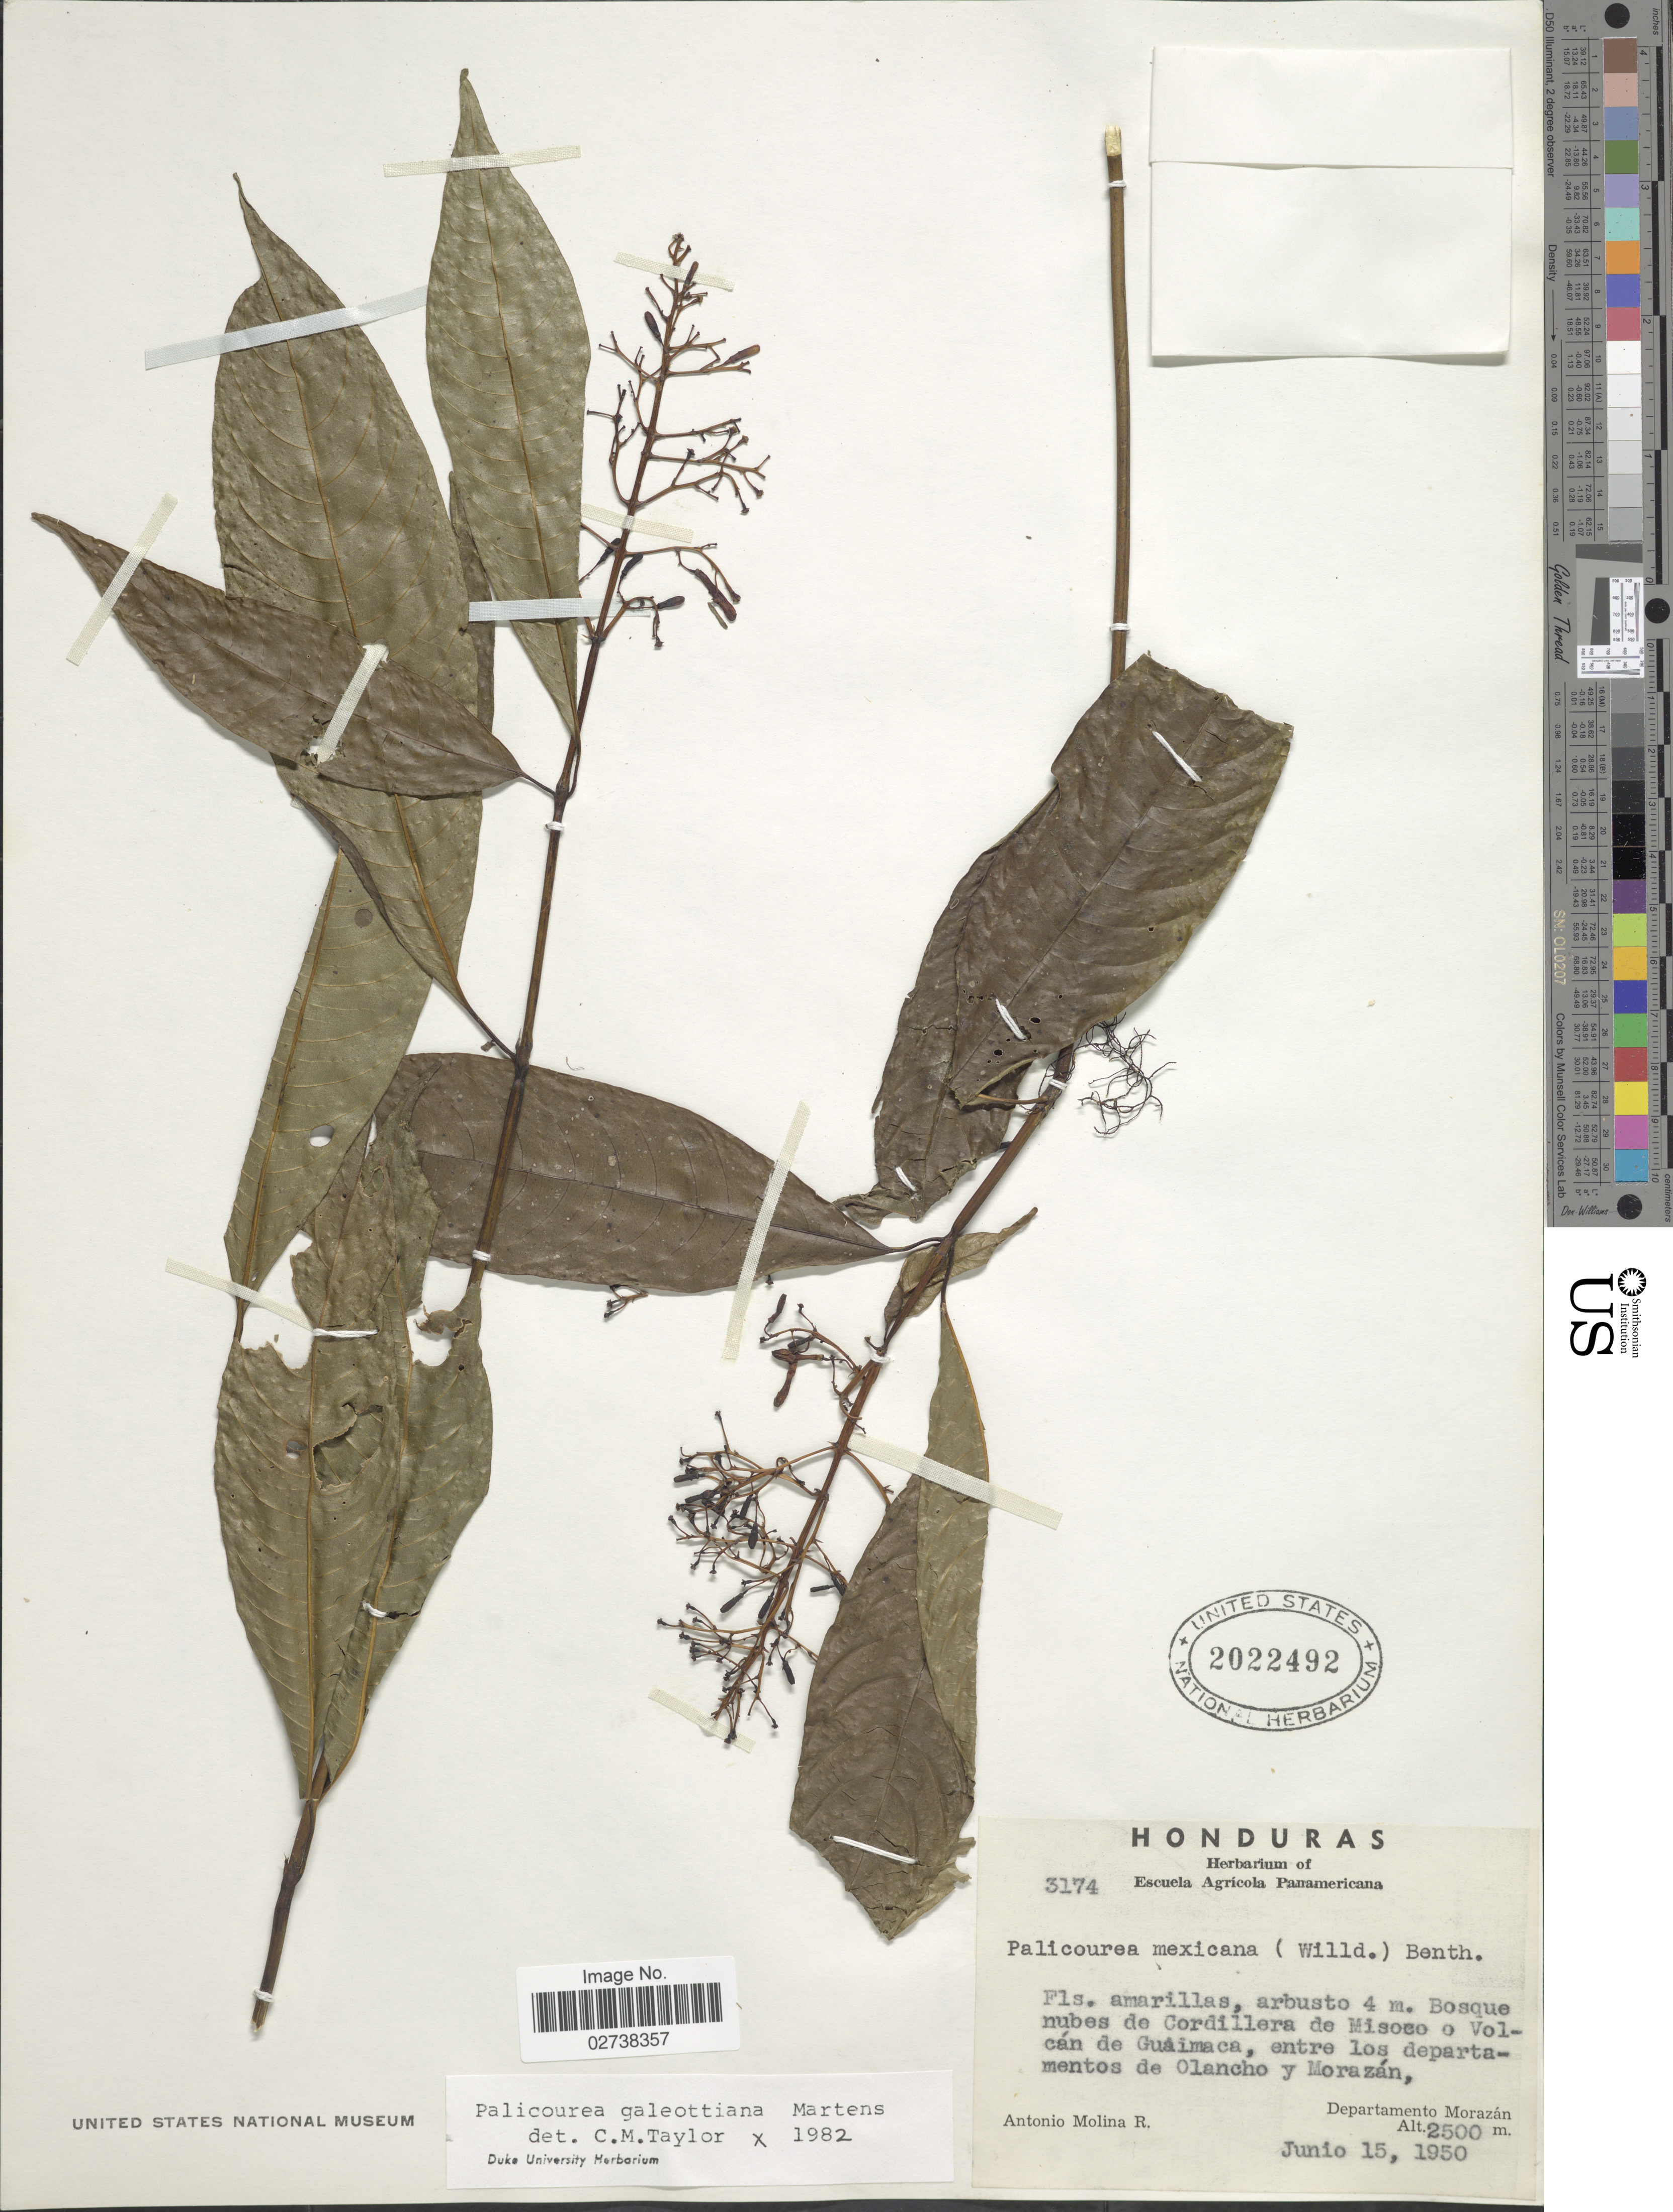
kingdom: Plantae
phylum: Tracheophyta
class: Magnoliopsida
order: Gentianales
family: Rubiaceae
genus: Palicourea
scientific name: Palicourea galeottiana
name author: M. Martens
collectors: A. Molina R.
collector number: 3174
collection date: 1950-06-15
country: Honduras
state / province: Fco. Morazán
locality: Bosque nubes de Cordillera de Misoco o Volcan de Guaimaca, entre los departamentos de Olancho y Morazan, Departamento Morazan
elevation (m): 2500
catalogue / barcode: US 2022492